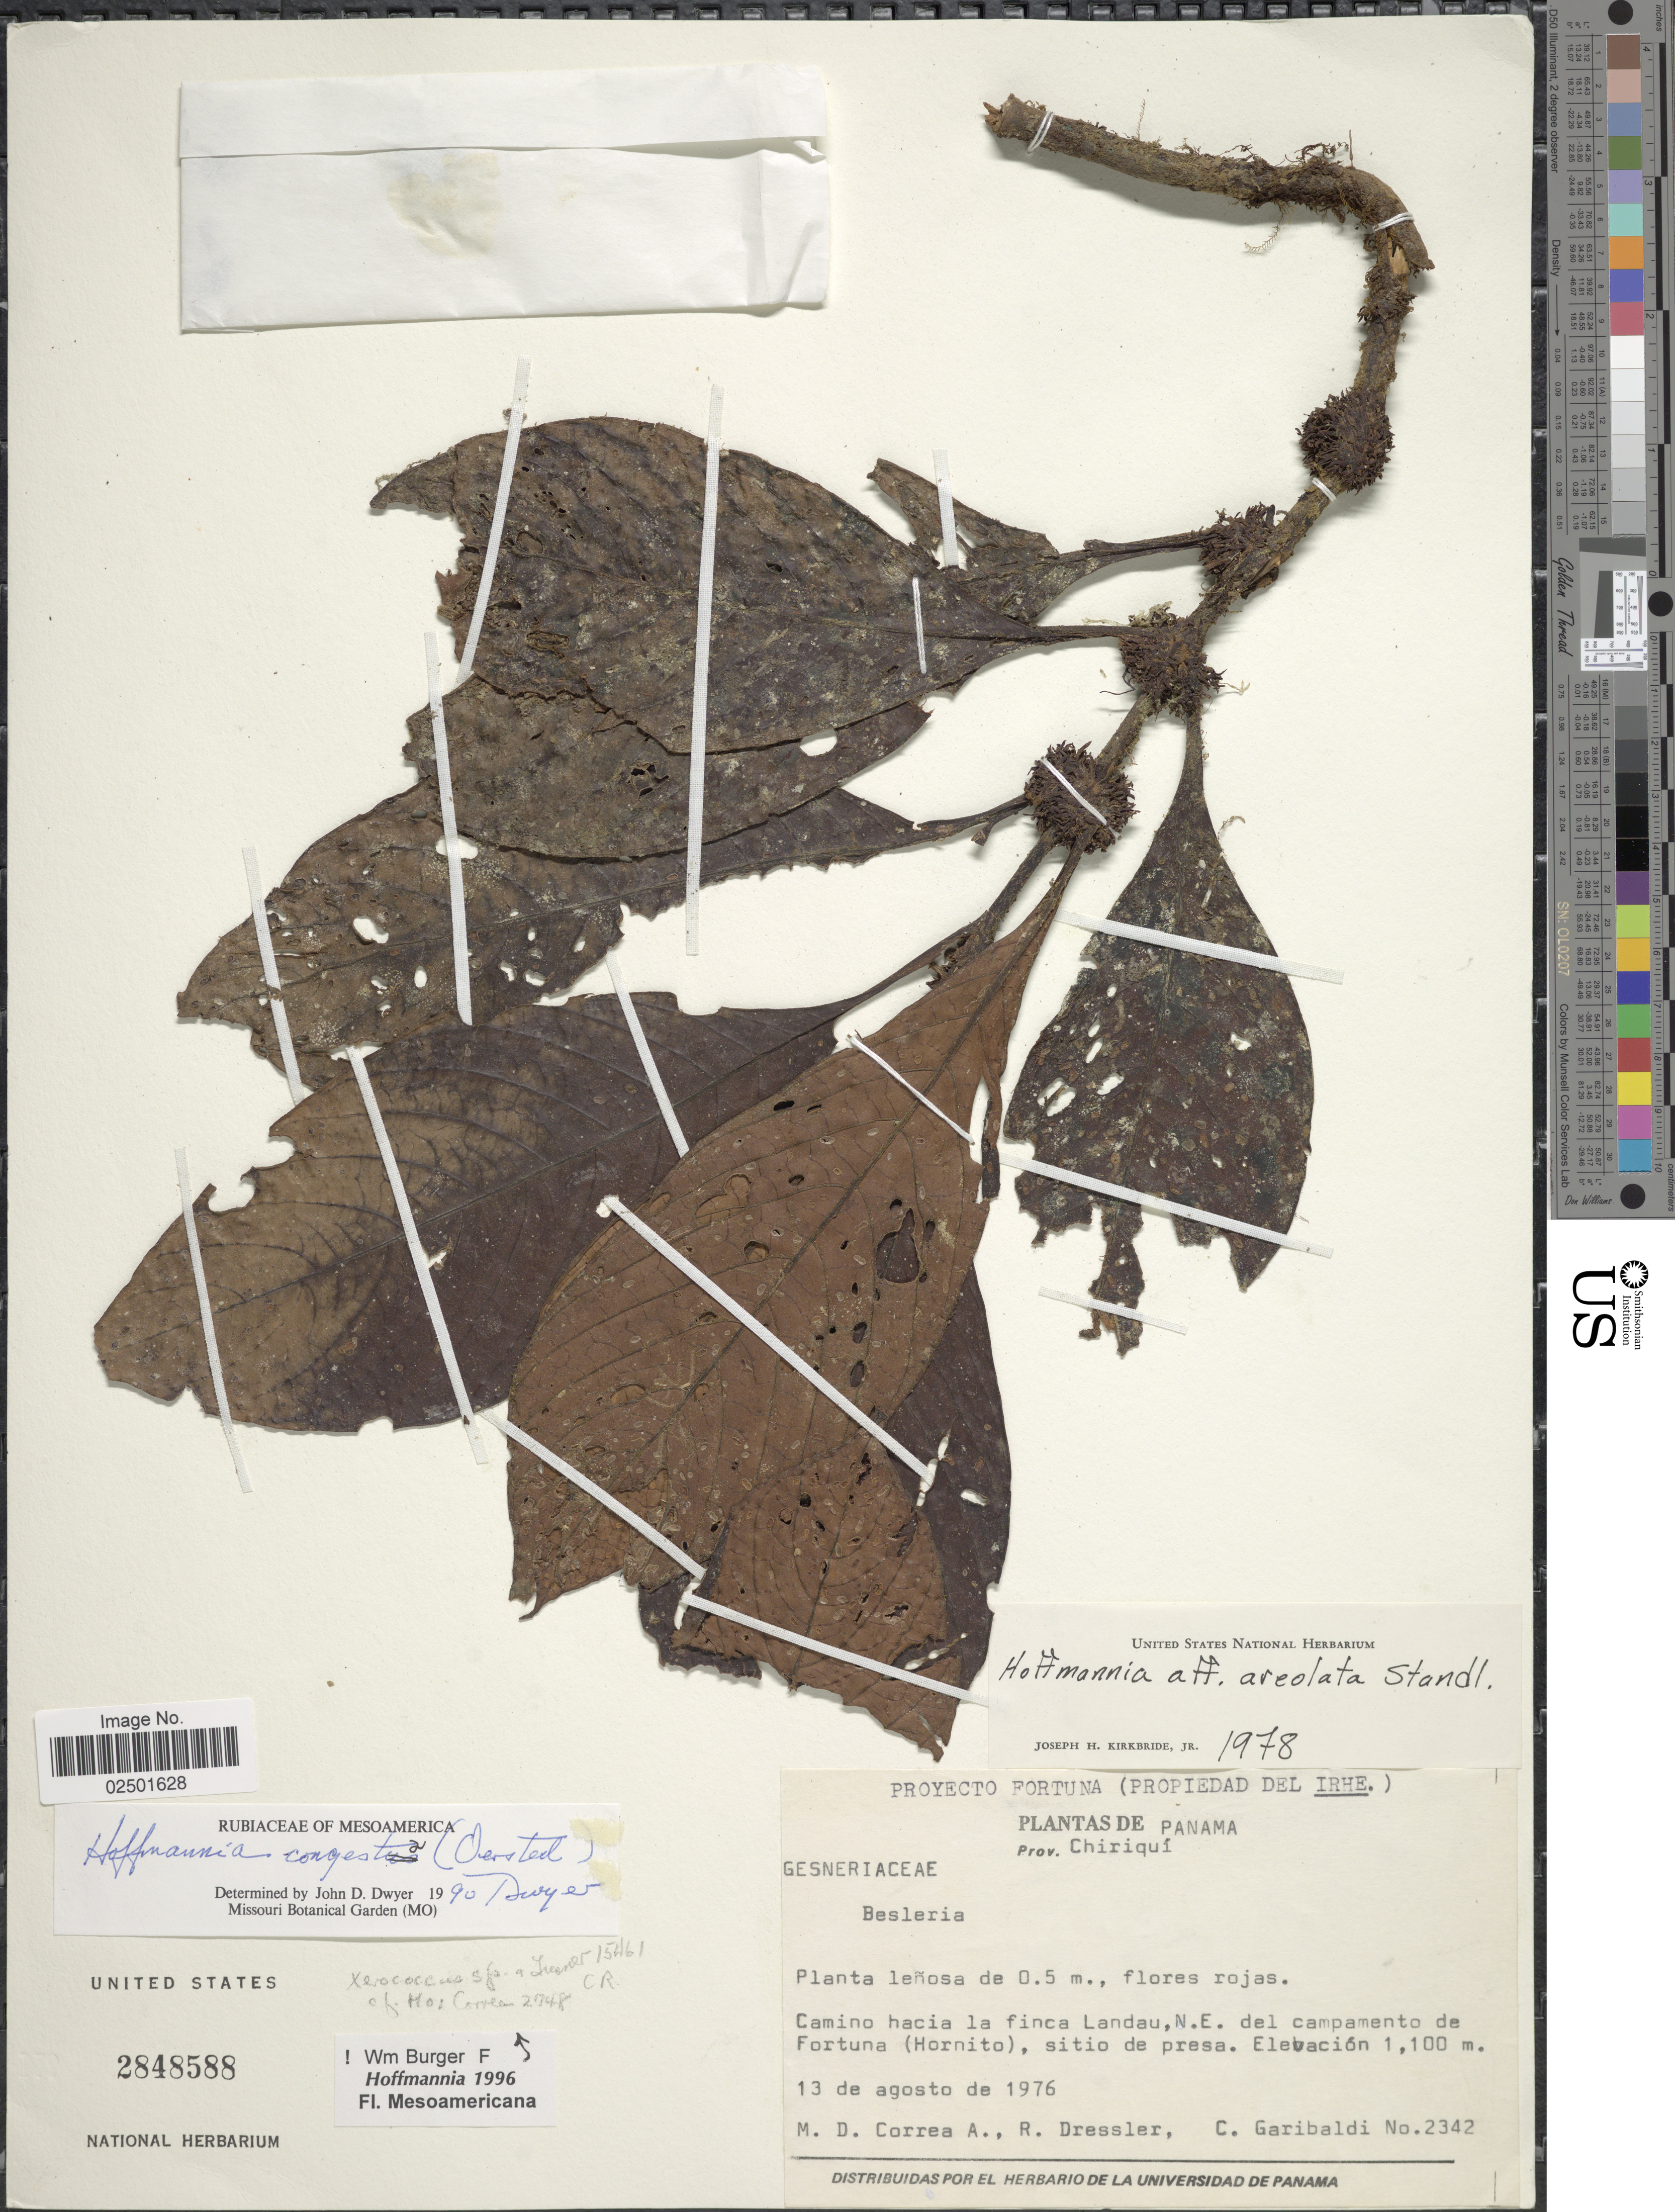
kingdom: Plantae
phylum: Tracheophyta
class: Magnoliopsida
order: Gentianales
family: Rubiaceae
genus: Hoffmannia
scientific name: Hoffmannia congesta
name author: (Oerst.) Dwyer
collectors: M. D. Corrêa-A., R. Dressler & C. Garibaldi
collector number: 2342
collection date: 1976-08-13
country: Panama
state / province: Chiriqui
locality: Camino hacia la finca Landau, N.E. del campamento de Fortuna (Hornito), sitio de presa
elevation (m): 1100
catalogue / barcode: US 2848588